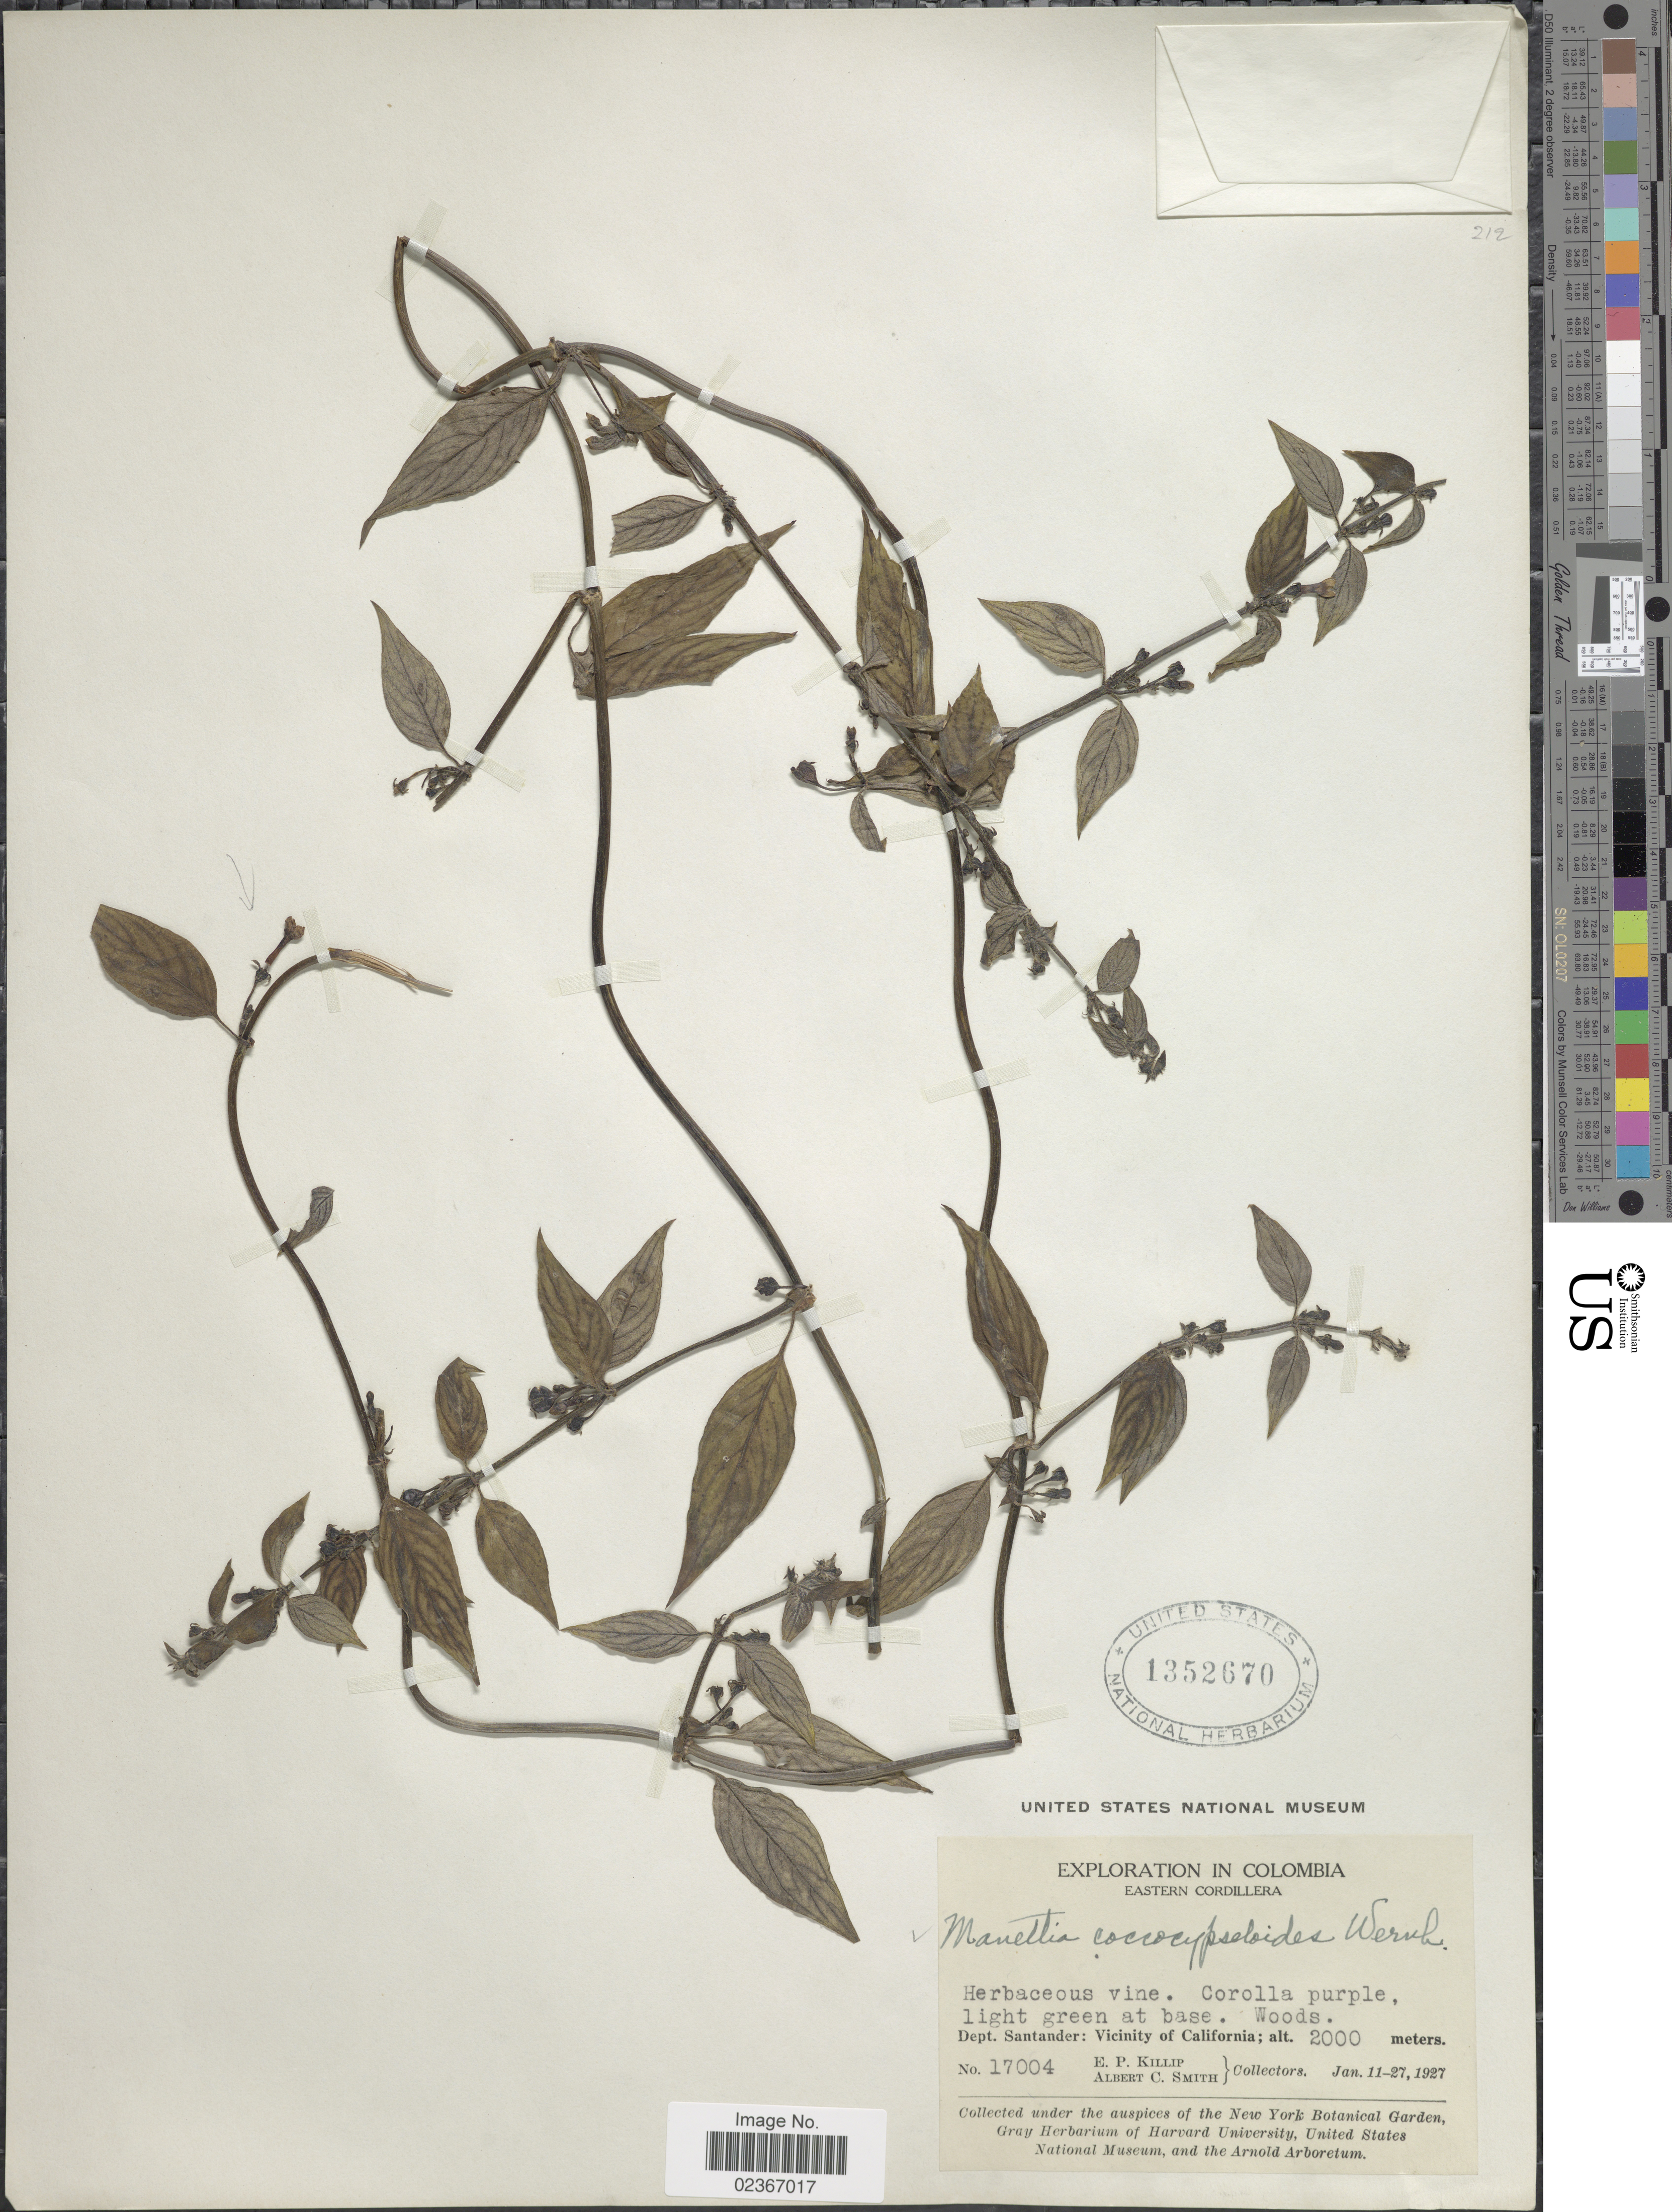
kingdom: Plantae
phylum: Tracheophyta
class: Magnoliopsida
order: Gentianales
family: Rubiaceae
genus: Manettia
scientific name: Manettia coccocypseloides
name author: Wernham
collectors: E. P. Killip & A. C. Smith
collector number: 17004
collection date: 1927-01-11/1927-01-27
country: Colombia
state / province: Santander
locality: Eastern Cordillera. Dept. Santander: Vicinity of California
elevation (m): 2000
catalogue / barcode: US 1352670